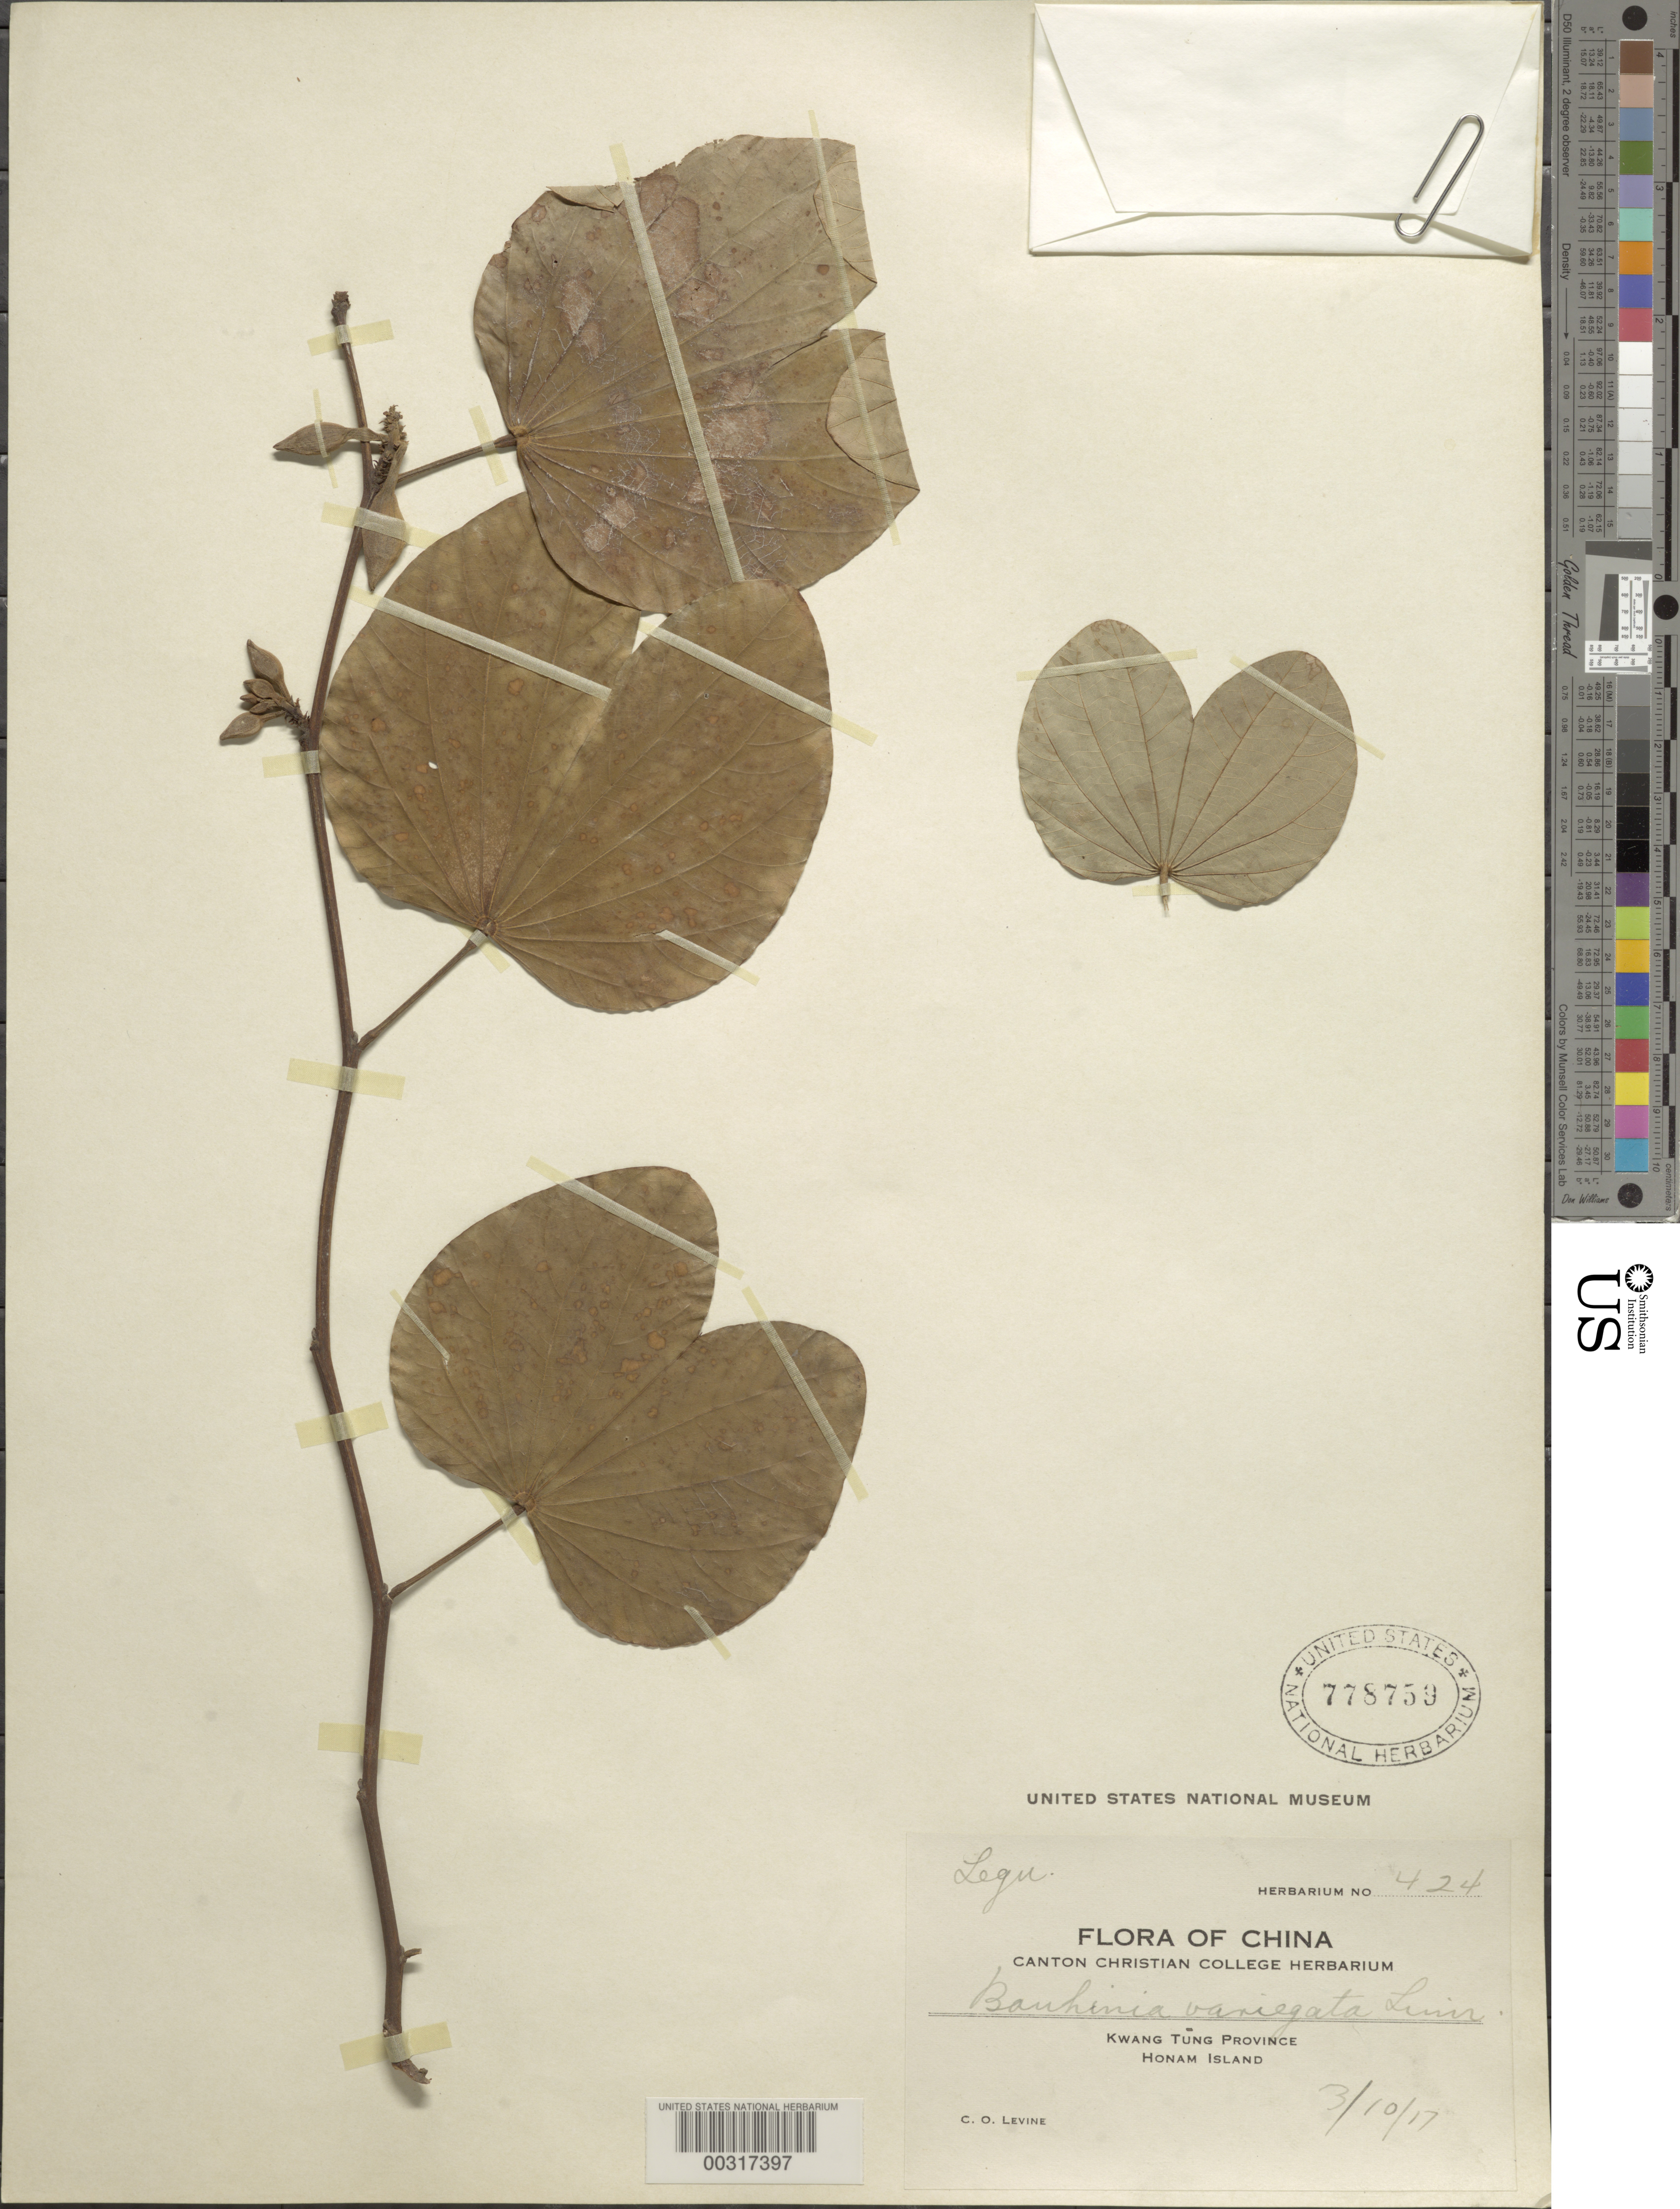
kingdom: Plantae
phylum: Tracheophyta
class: Magnoliopsida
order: Fabales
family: Fabaceae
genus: Phanera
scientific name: Phanera variegata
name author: (L.) Benth.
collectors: C. O. Levine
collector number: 424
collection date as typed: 10 Mar 1917 or 03 Oct 1917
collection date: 1917-03-10 or 1917-10-03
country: China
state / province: Guangdong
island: Honam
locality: Honam island, Kong Tsuen Village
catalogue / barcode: US 778759